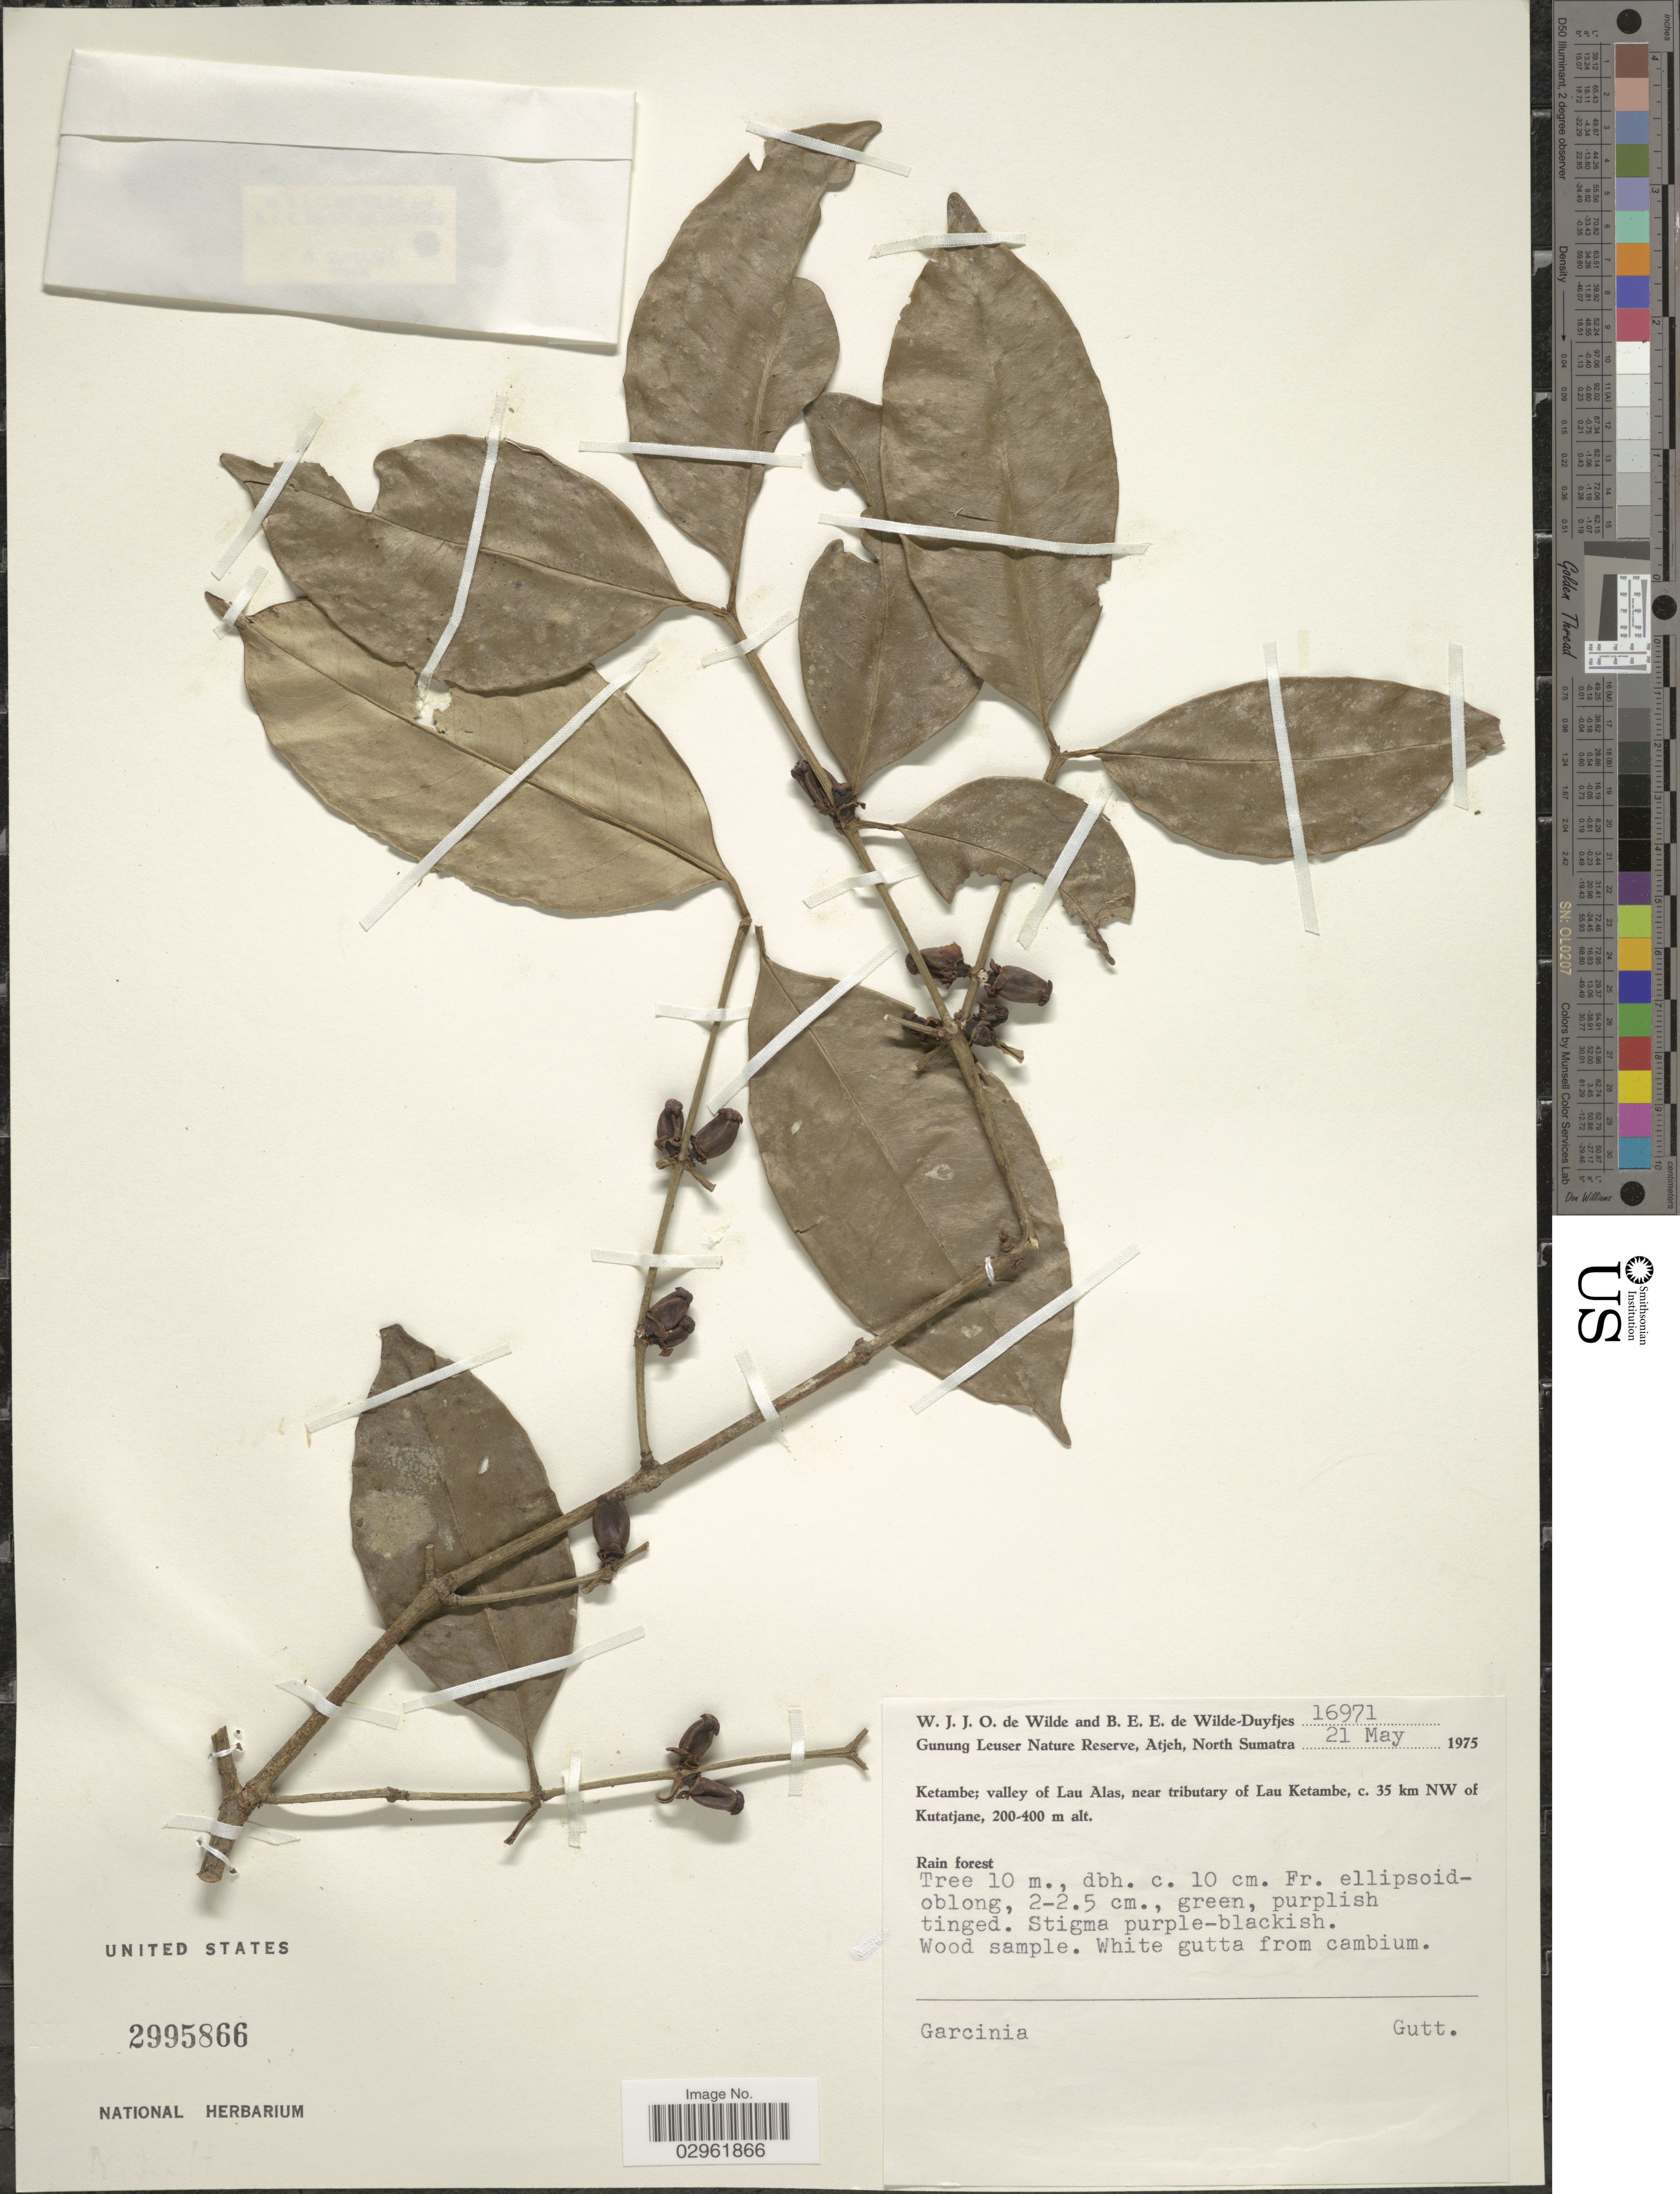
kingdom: Plantae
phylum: Tracheophyta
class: Magnoliopsida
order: Malpighiales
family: Clusiaceae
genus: Garcinia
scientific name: Garcinia sp.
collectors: W. J. de Wilde & B. E. de Wilde-Duyfjes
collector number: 16971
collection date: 1975-05-21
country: Indonesia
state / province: Sumatra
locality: Gunung Leuser Nature Reserve, Atjeh, North Sumatra, Ketambe; valley of Lau Alas, near tributary of Lau Ketambe, c. 35 km NW of Kutatjane.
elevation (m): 200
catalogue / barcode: US 2995866